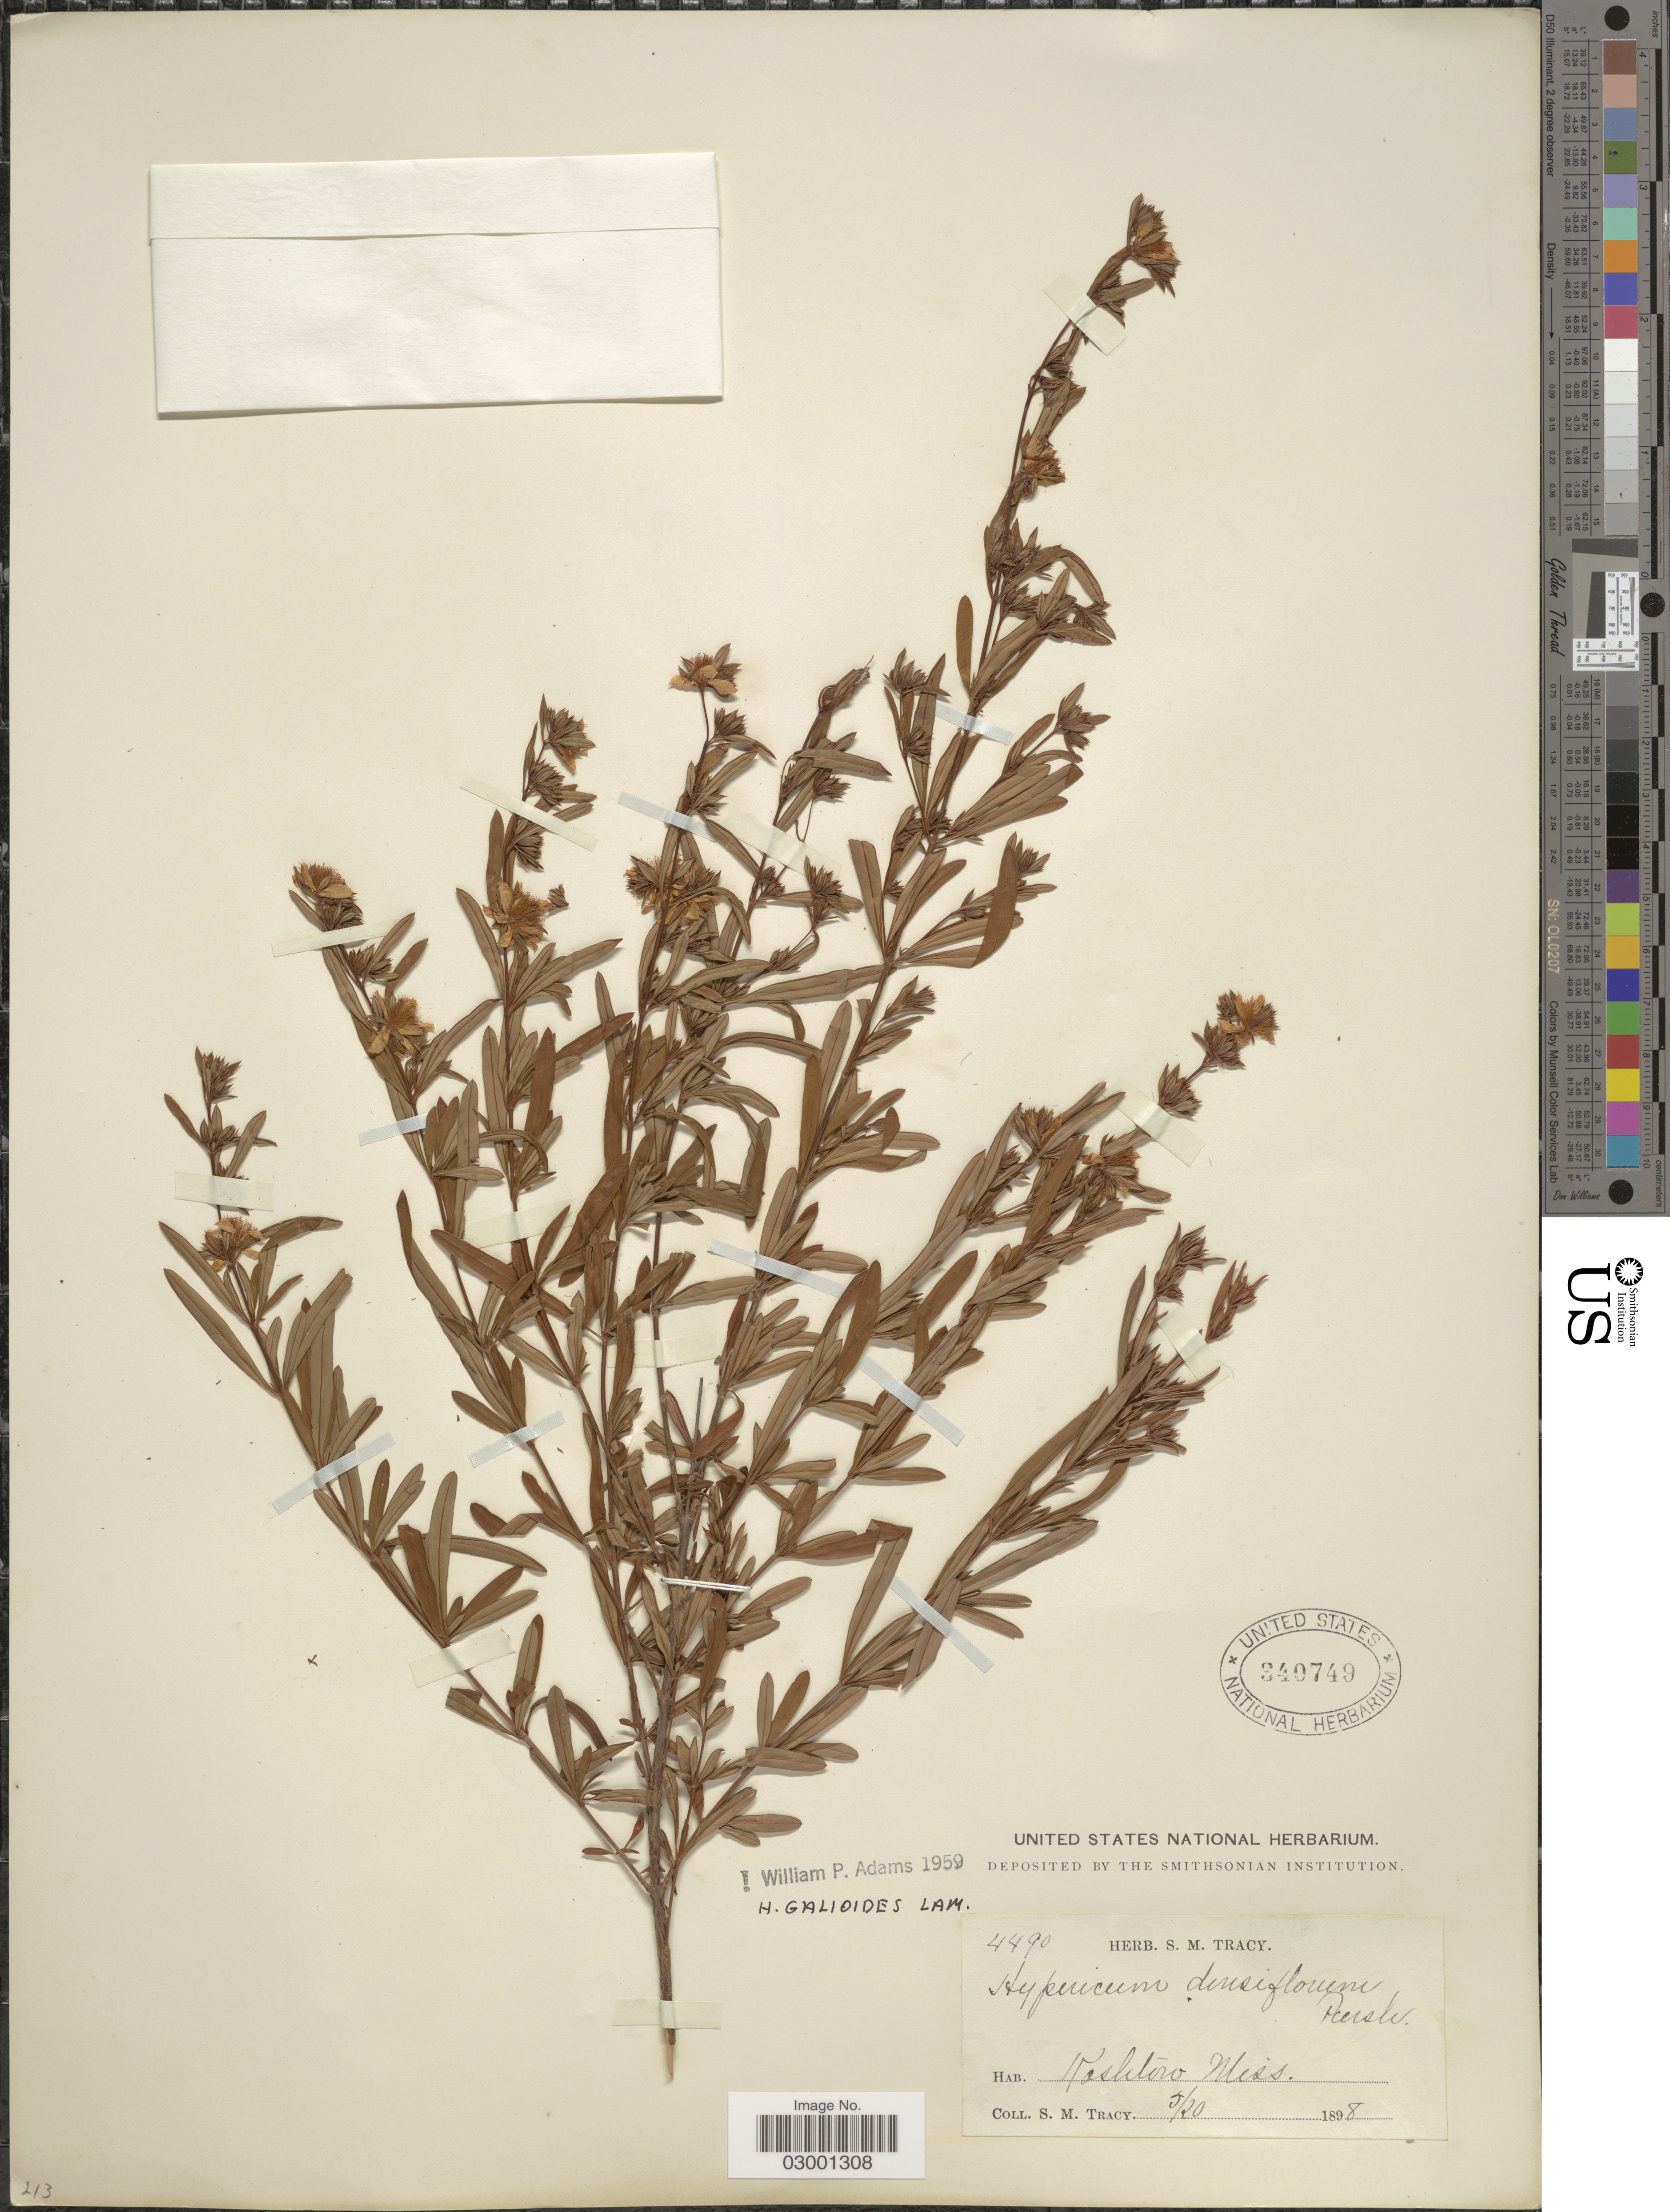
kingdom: Plantae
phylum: Tracheophyta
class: Magnoliopsida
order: Malpighiales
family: Hypericaceae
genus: Hypericum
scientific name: Hypericum galioides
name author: Lam.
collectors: S. M. Tracy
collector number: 4490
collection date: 1898-05-20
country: United States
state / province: Mississippi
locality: Koshtow.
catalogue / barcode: US 340749